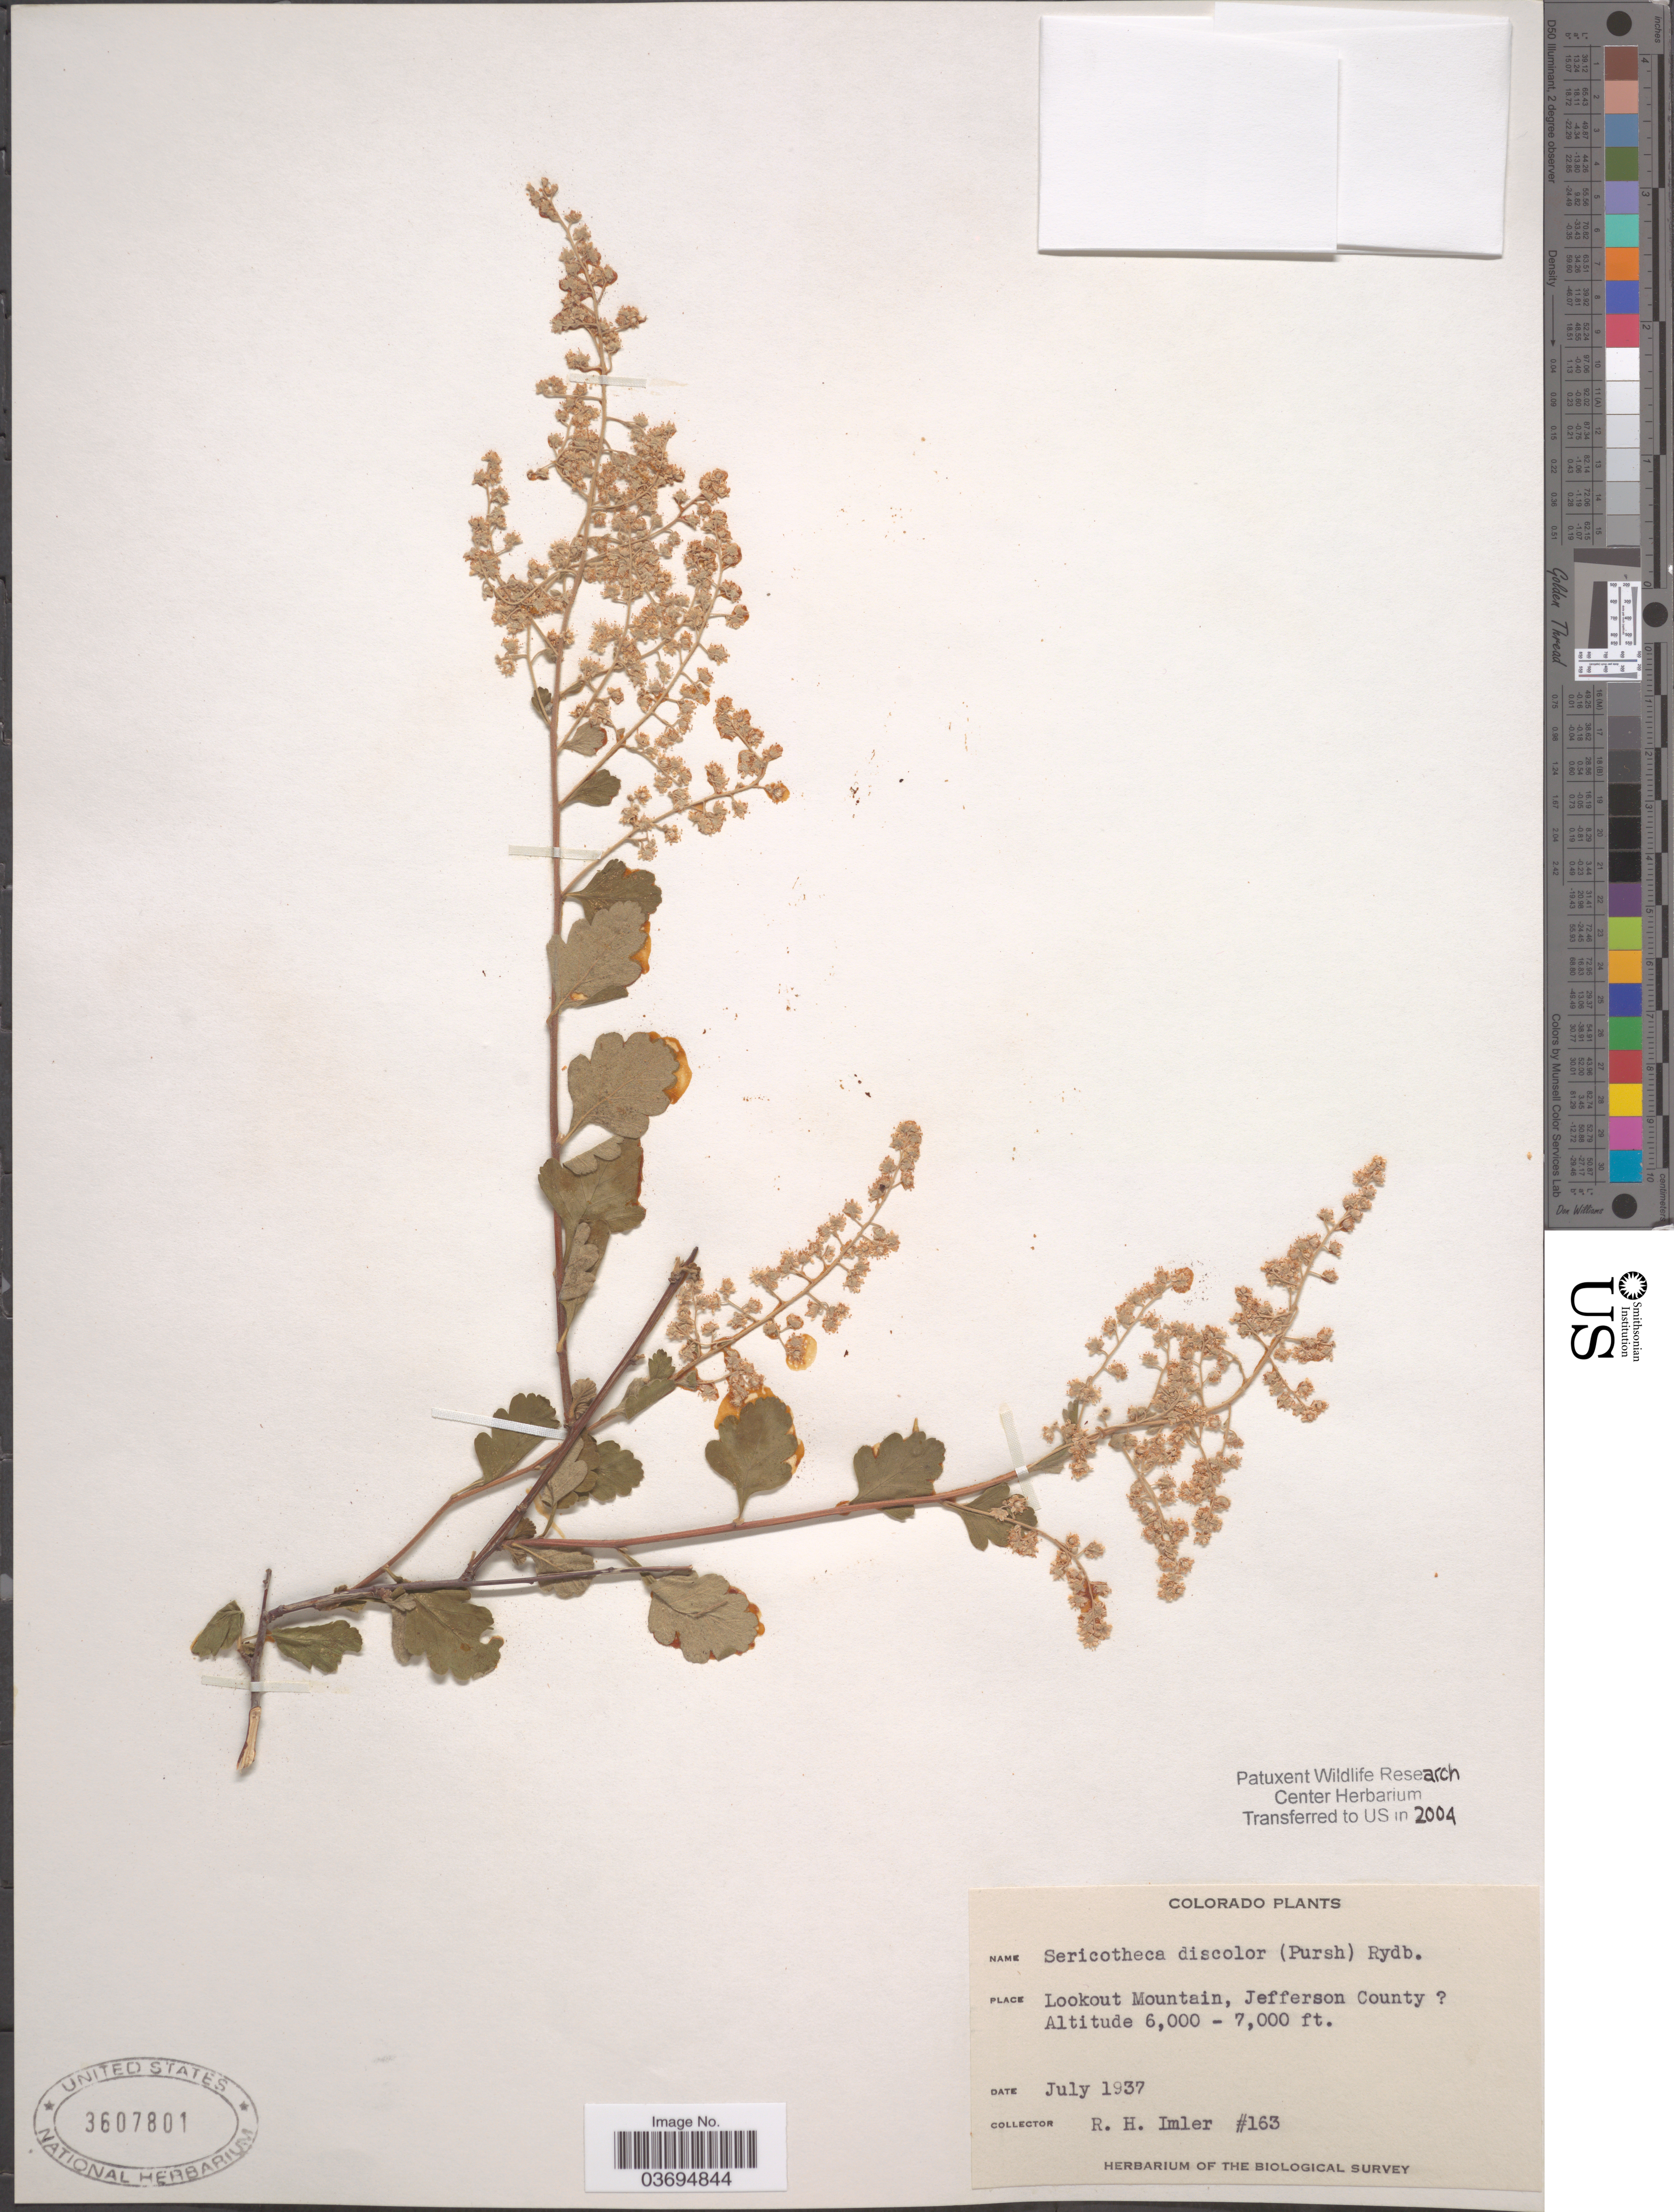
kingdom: Plantae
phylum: Tracheophyta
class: Magnoliopsida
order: Rosales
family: Rosaceae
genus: Holodiscus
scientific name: Holodiscus discolor var. discolor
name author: (Pursh) Maxim.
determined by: Strong, Mark T., (BOT), Smithsonian Institution - National Museum of Natural History (UNITED STATES)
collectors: R. Imler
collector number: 163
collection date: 1937-07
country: United States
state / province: Colorado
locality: Lookout Mountain, Jefferson County [unsure placement]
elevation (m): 1829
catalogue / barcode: US 3607801